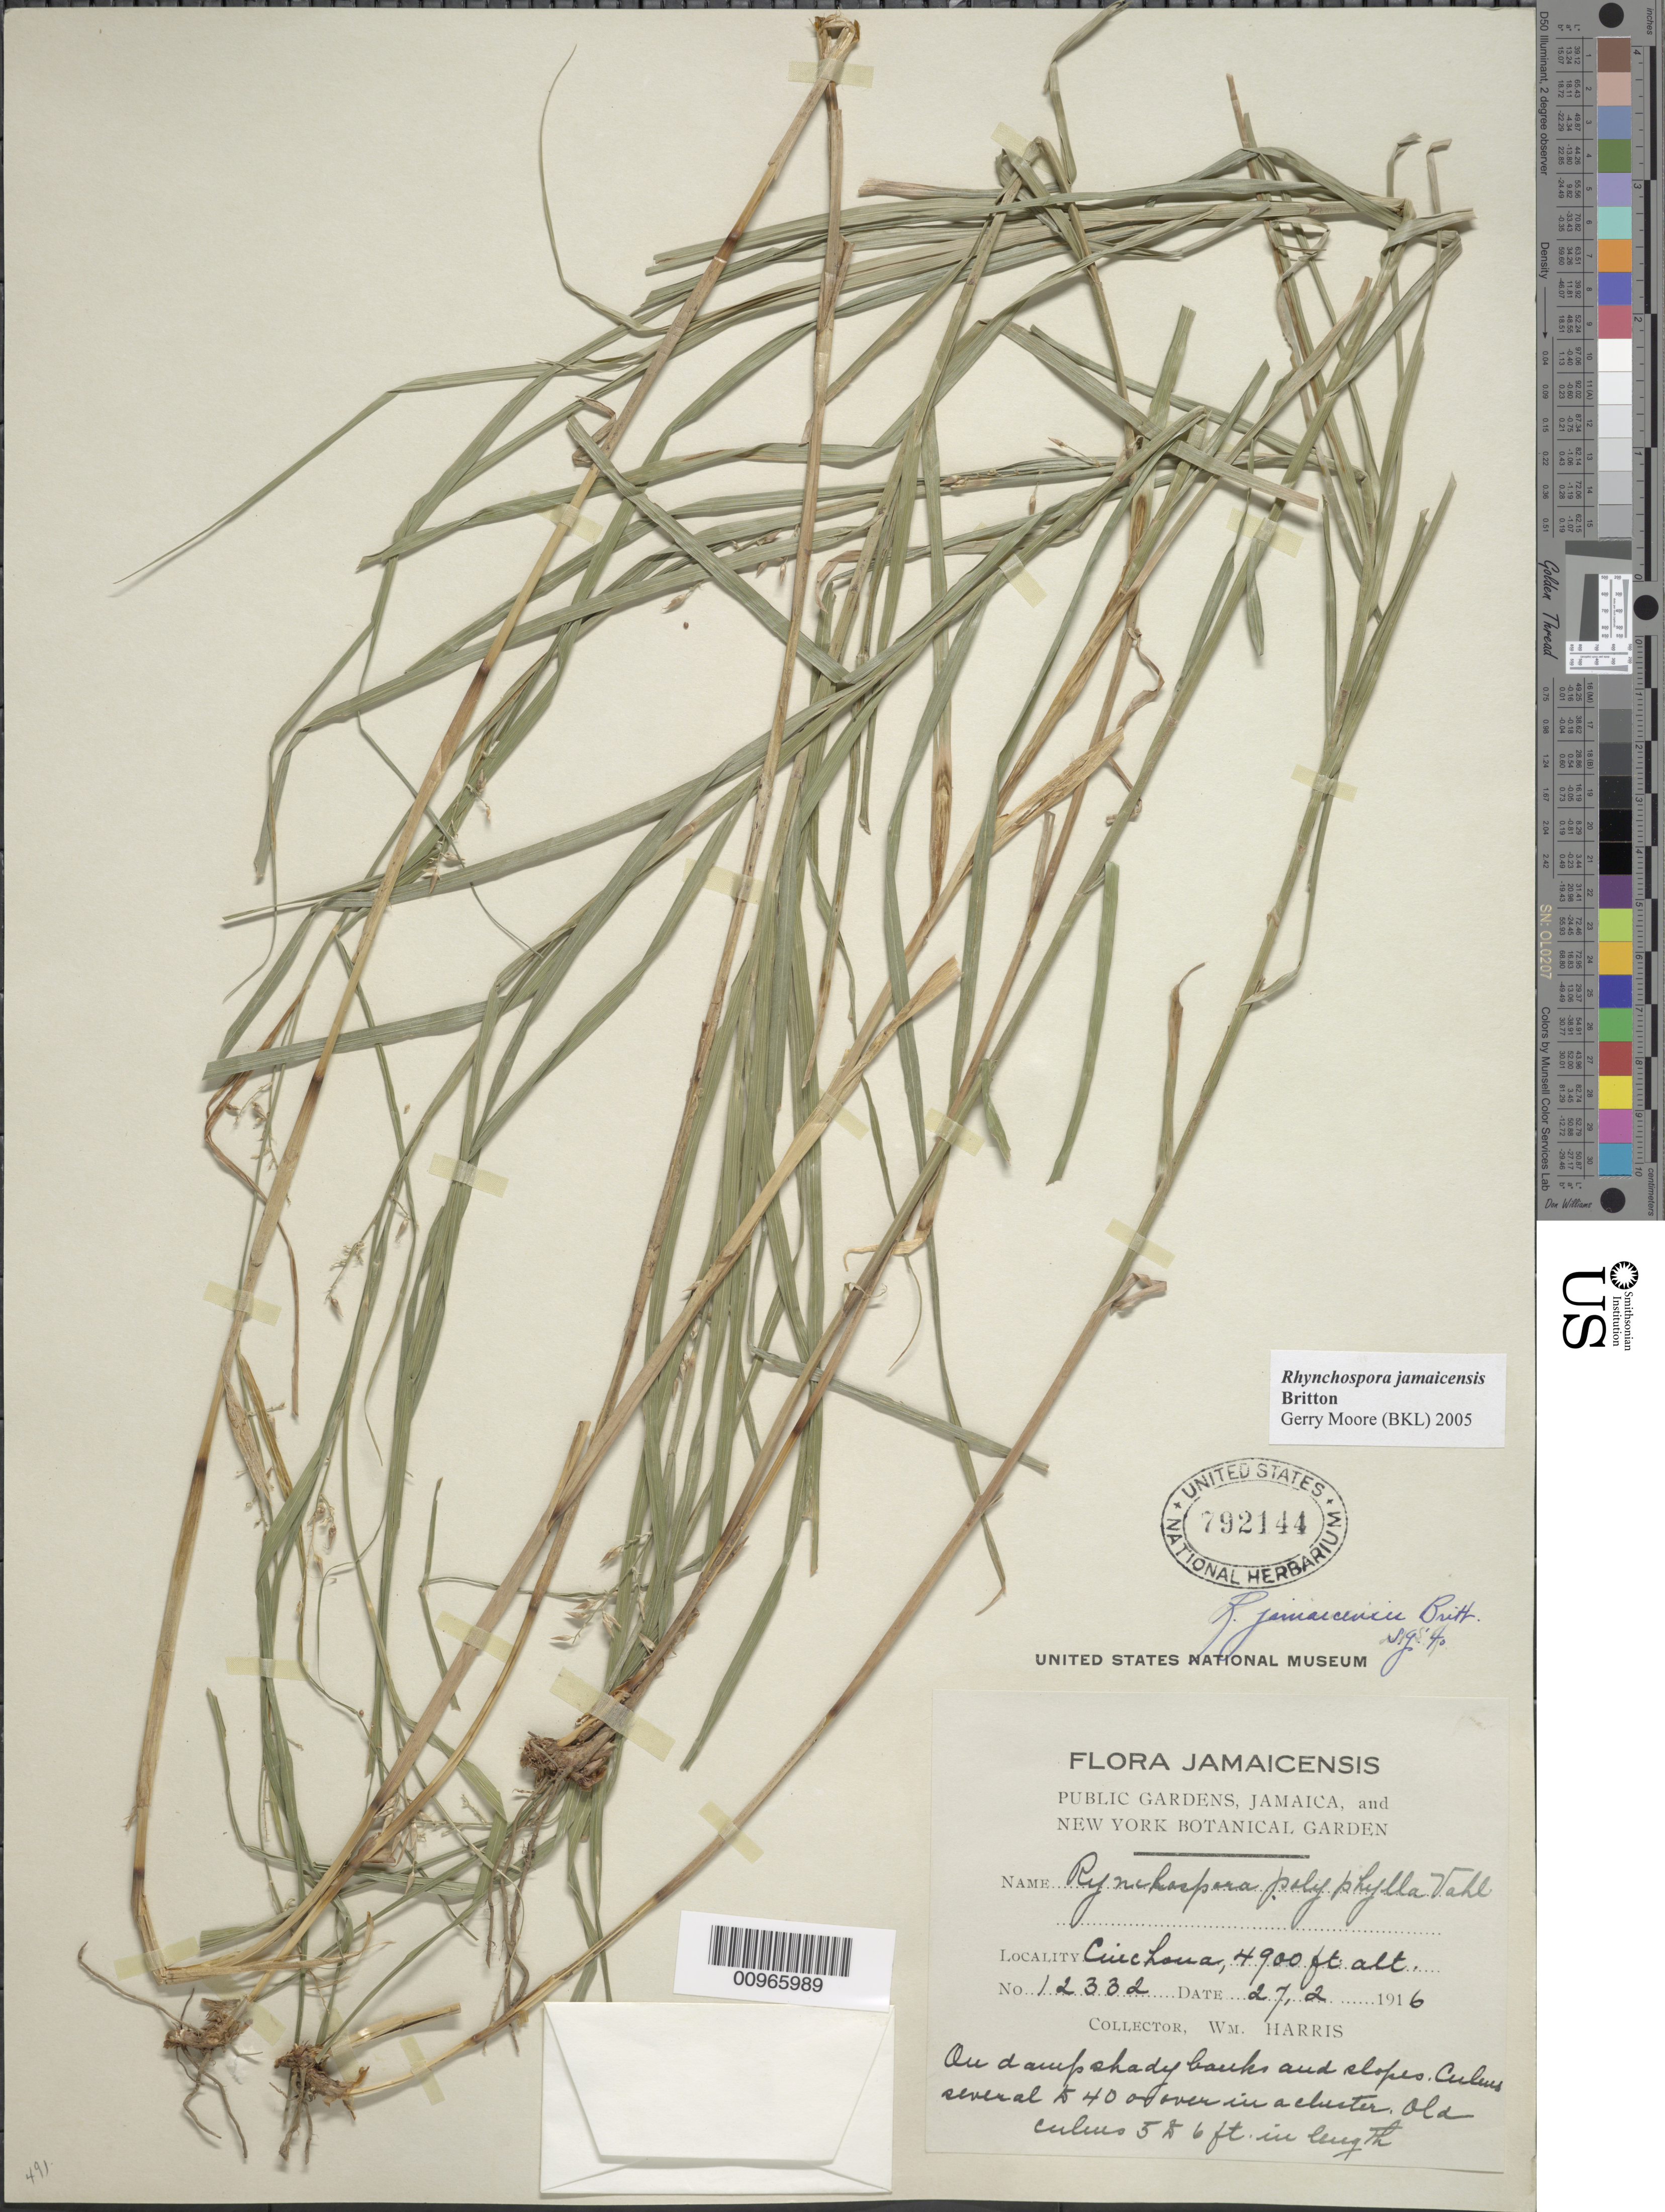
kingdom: Plantae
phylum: Tracheophyta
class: Liliopsida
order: Poales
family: Cyperaceae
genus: Rhynchospora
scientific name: Rhynchospora jamaicensis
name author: Britton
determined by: Moore, G.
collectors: W. H. Harris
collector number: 12332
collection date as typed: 27 Feb 1916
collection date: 1916-02-27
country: Jamaica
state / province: Saint Andrew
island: Jamaica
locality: Cinchona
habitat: On damp shady banks and slopes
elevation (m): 1494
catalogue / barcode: US 792144